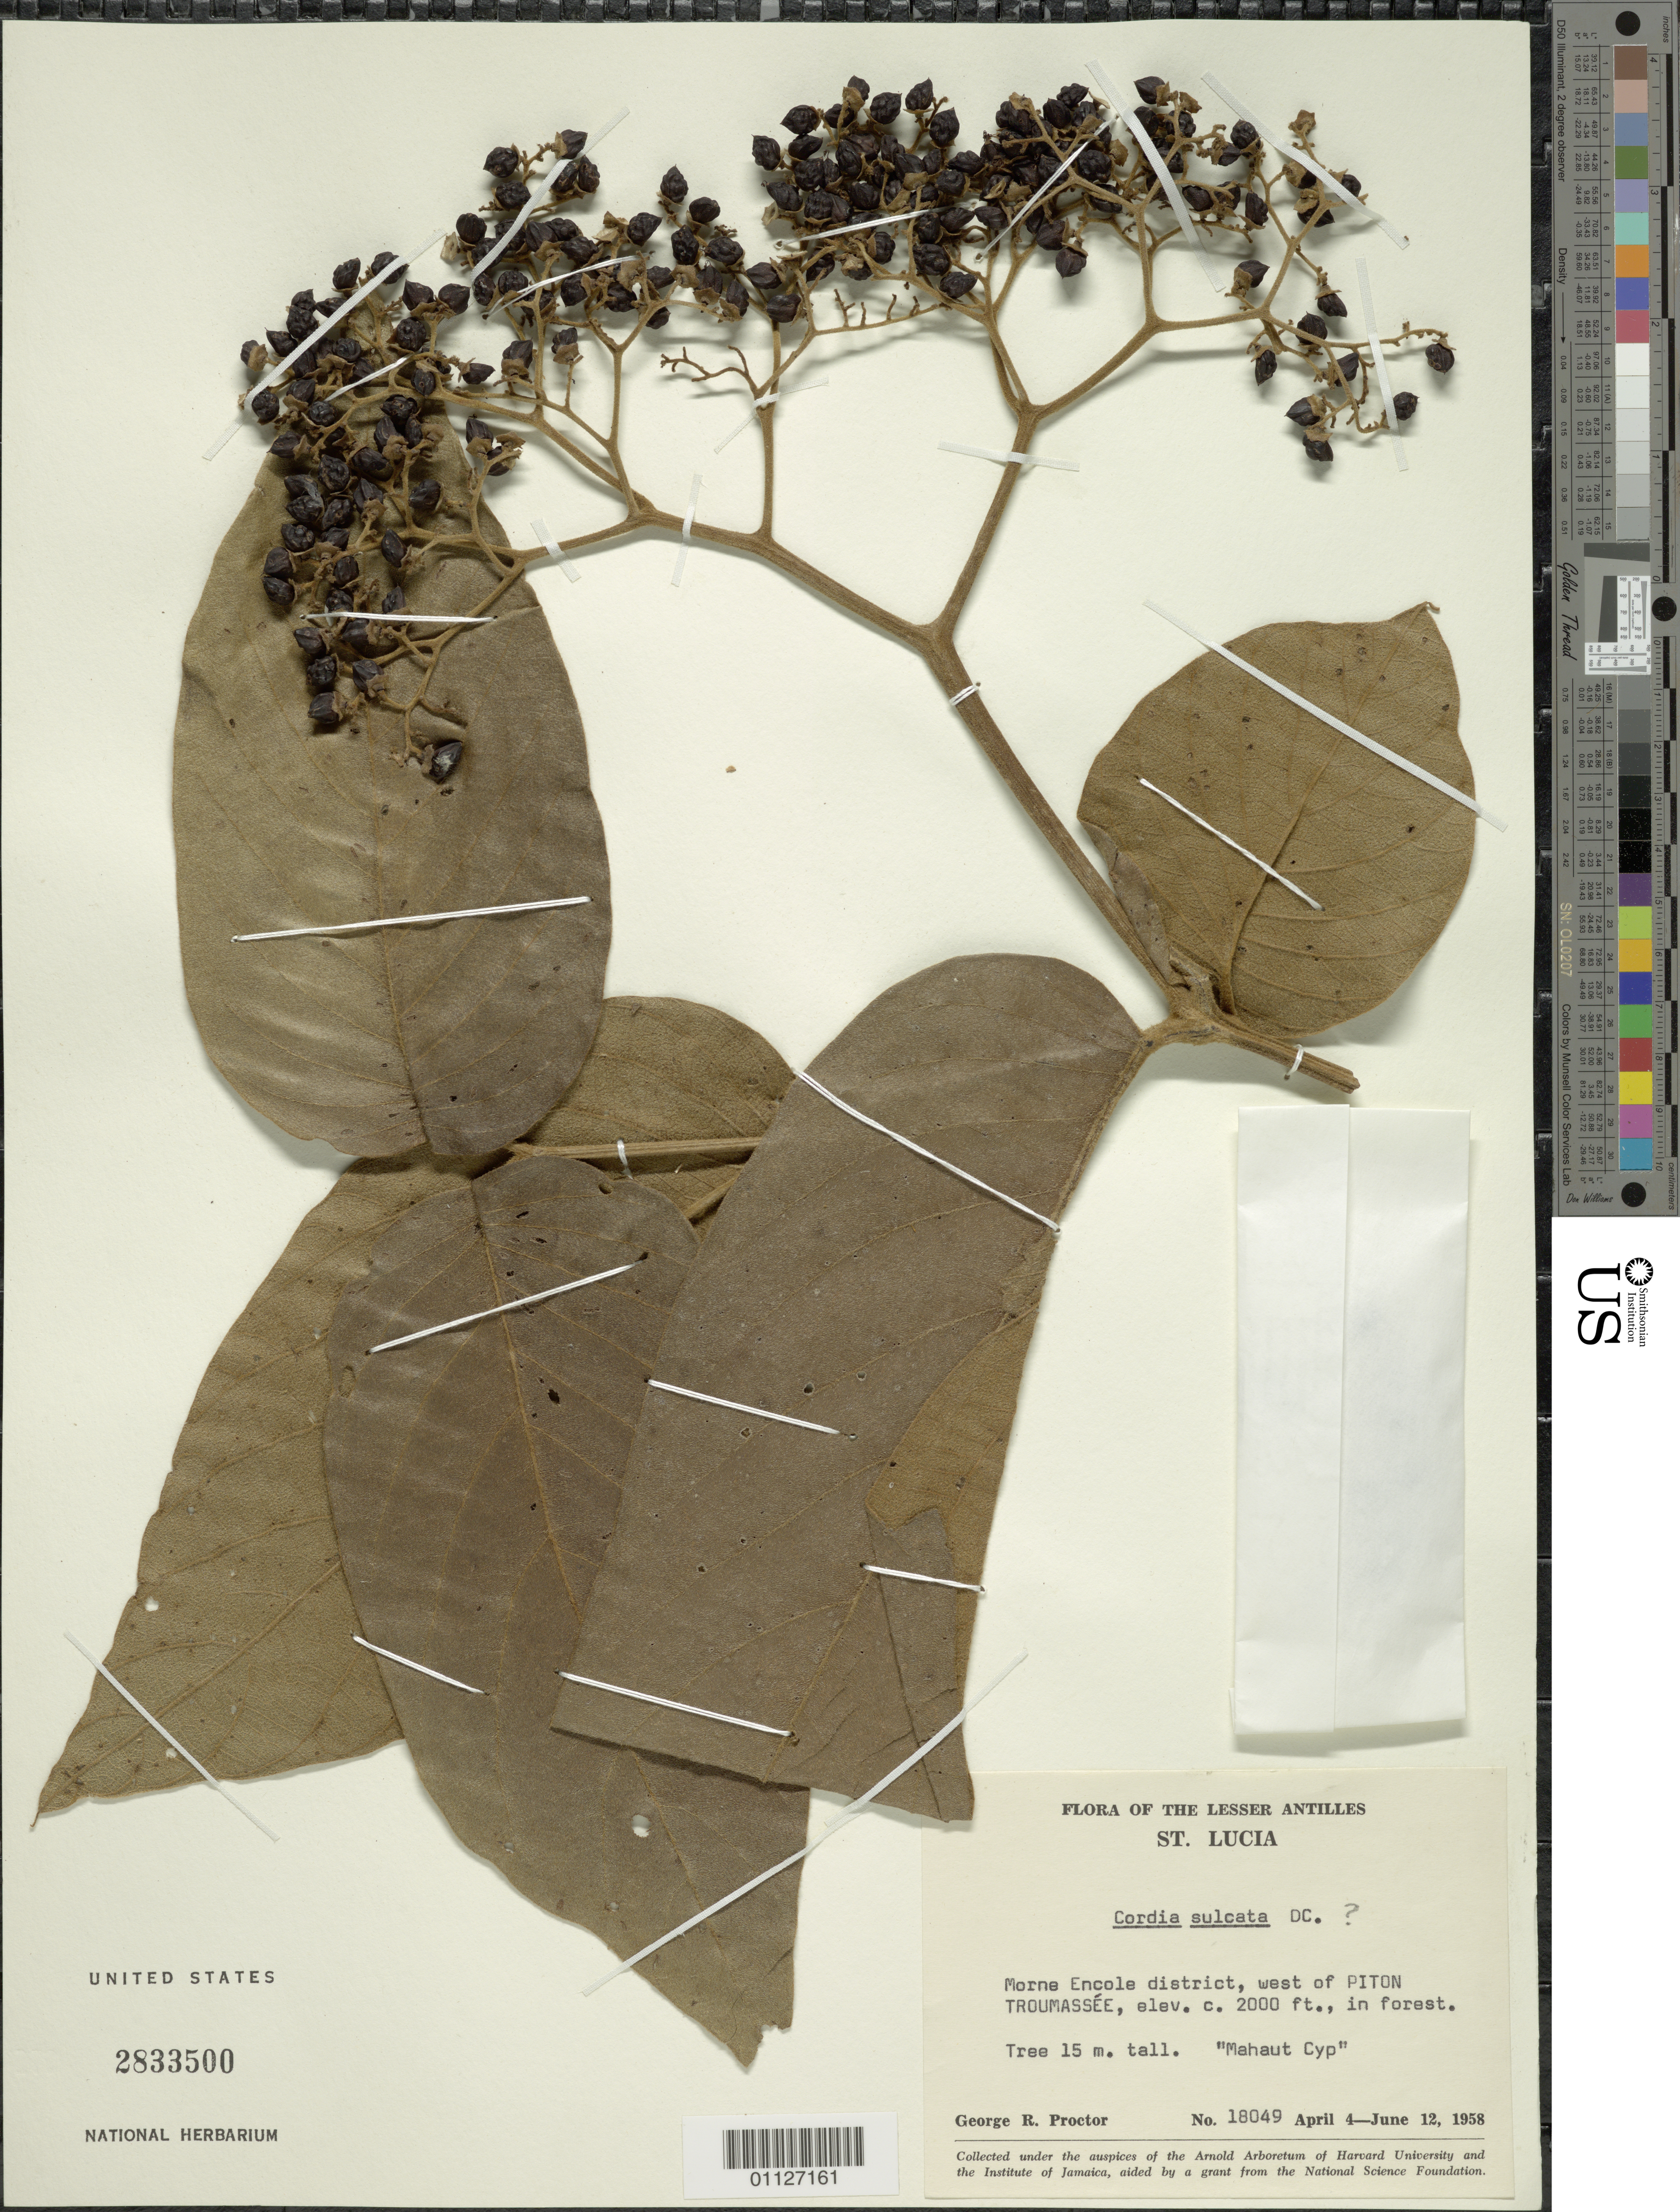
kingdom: Plantae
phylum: Tracheophyta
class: Magnoliopsida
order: Boraginales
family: Cordiaceae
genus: Cordia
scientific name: Cordia sulcata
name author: DC.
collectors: G. R. Proctor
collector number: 18049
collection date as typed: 04 Apr 1958 to 12 Jun 1958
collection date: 1958-04-04/1958-06-12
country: St. Lucia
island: St. Lucia I.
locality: Morne Encole district, W of Piton Troumassée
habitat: in forest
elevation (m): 610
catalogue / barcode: US 2833500